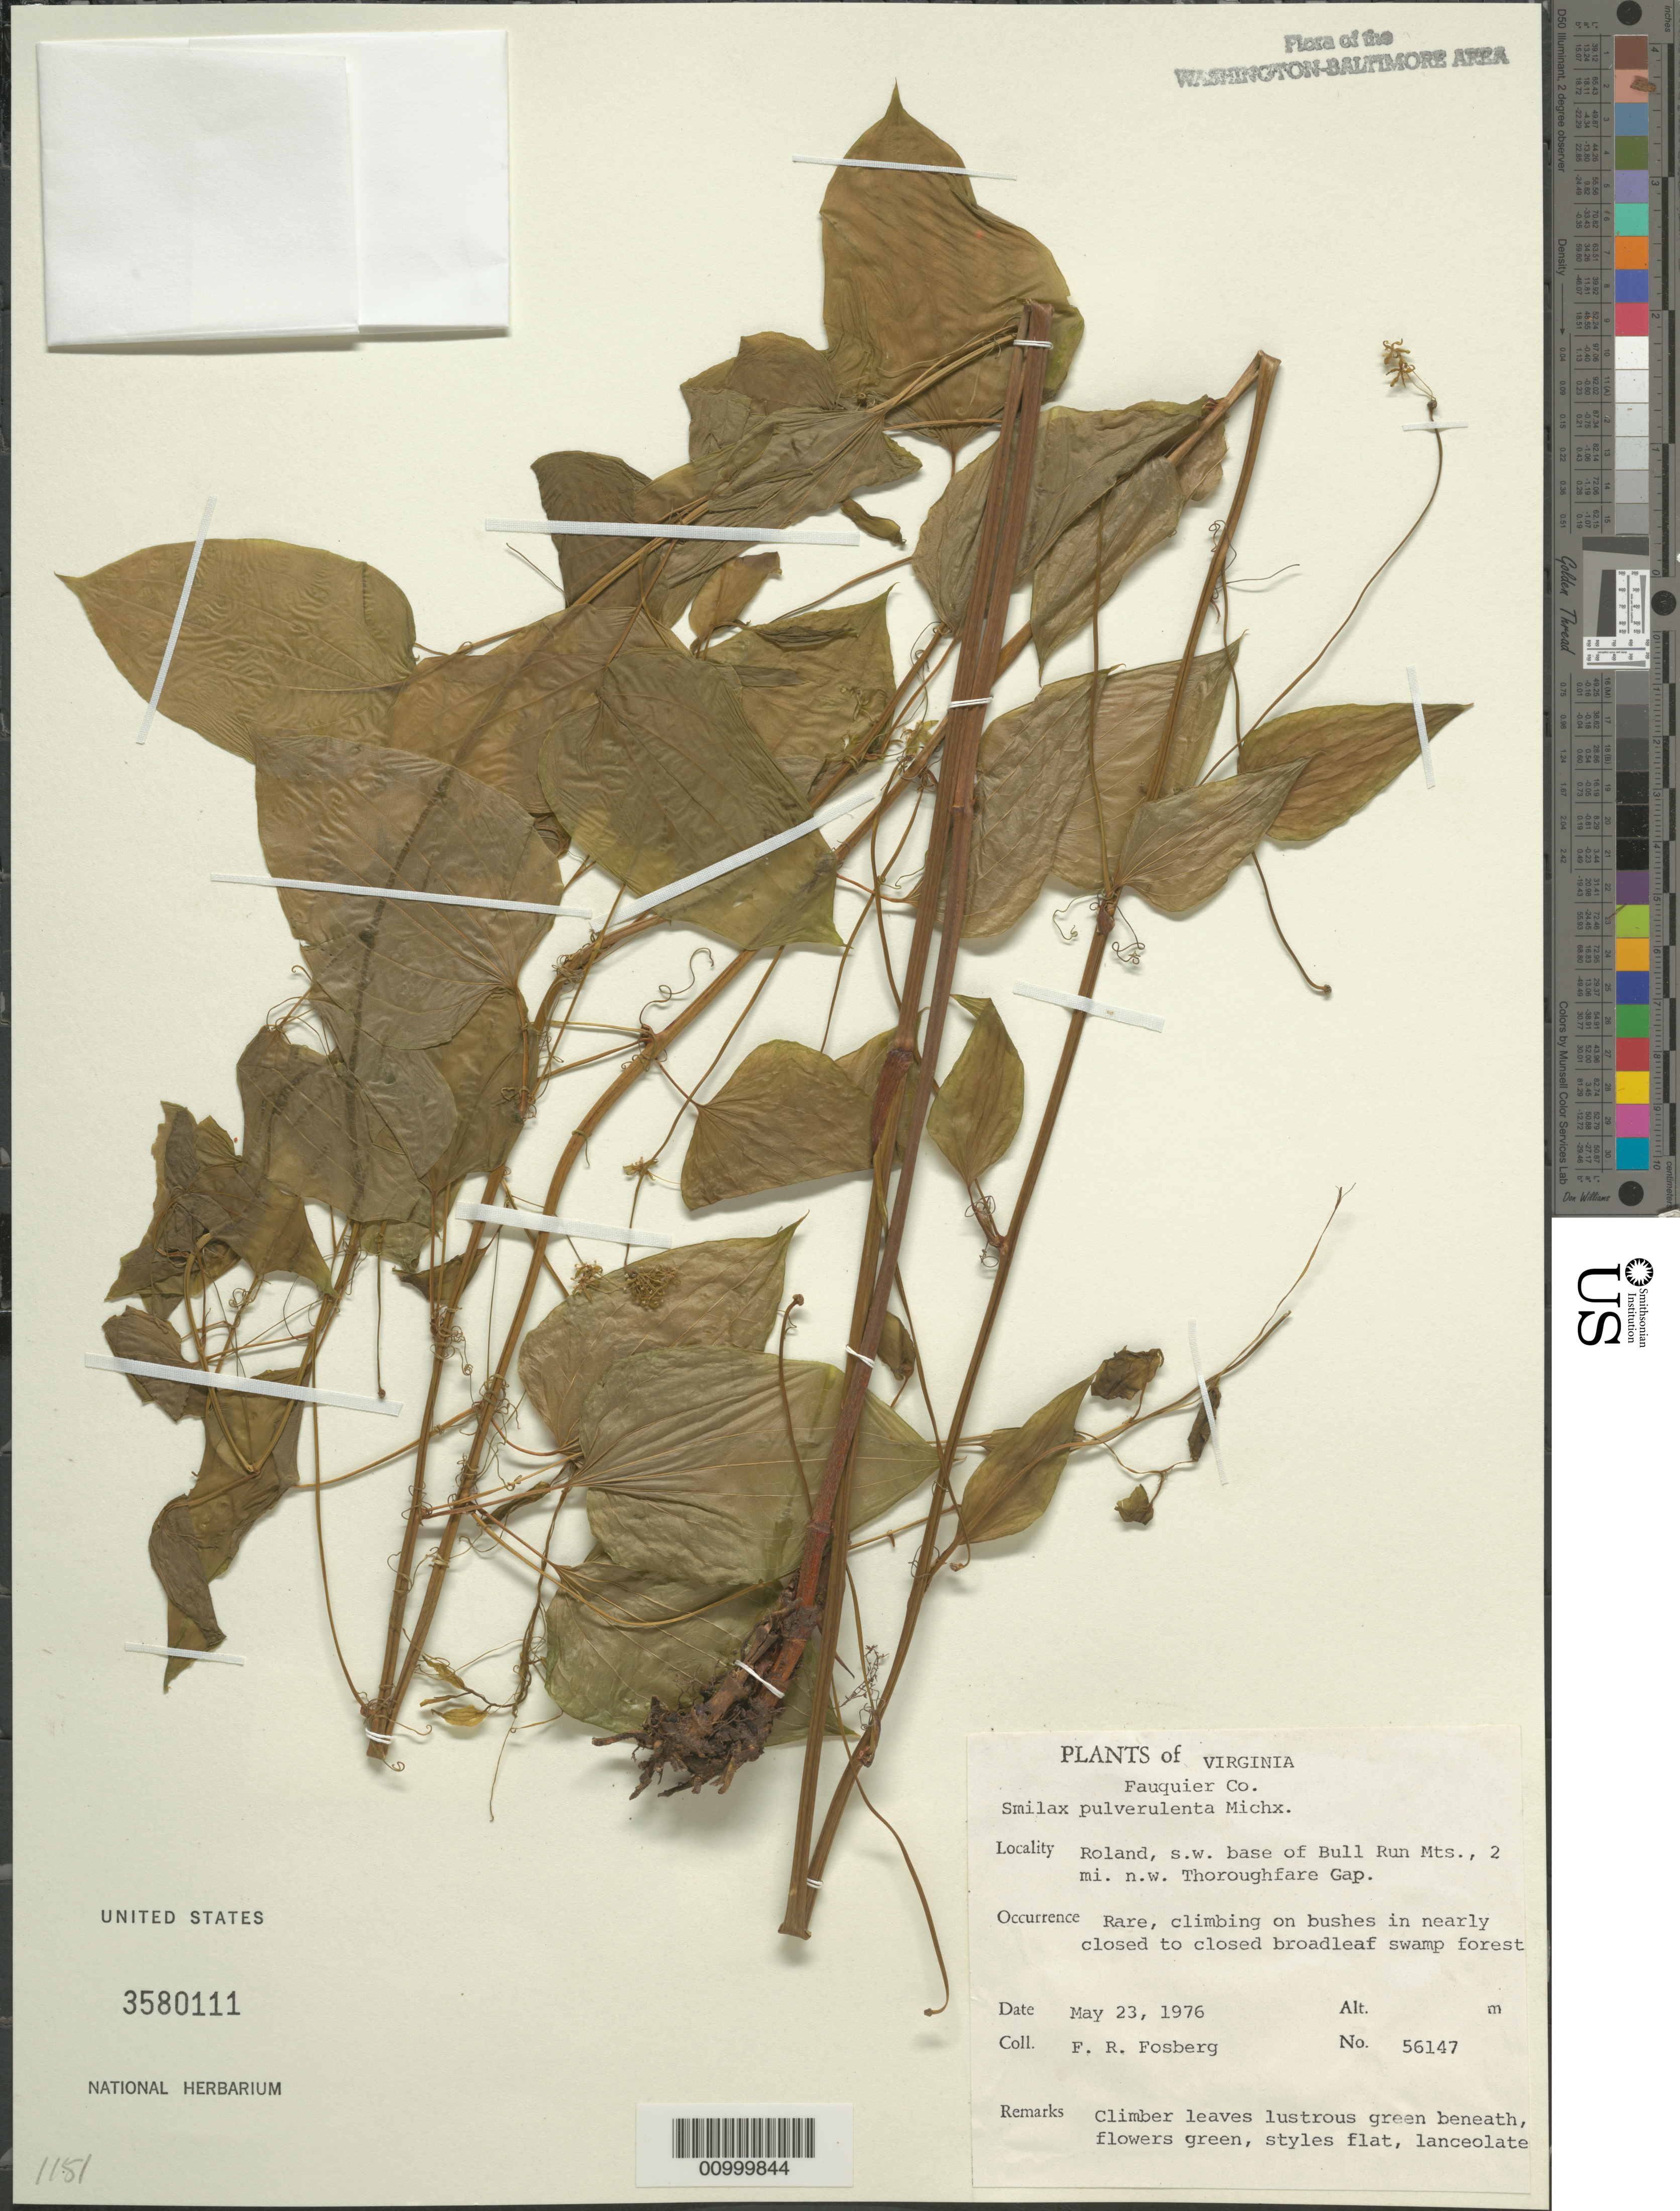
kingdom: Plantae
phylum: Tracheophyta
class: Liliopsida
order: Liliales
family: Smilacaceae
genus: Smilax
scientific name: Smilax pulverulenta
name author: Michx.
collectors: F. R. Fosberg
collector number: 56144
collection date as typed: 23 May 1976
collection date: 1976-05-23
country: United States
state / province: Virginia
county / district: Fauquier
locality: Roland, SW base of Bull Run Mts., 2 mi. NW of Thoroughfare Gap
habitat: closed broadleaf swamp forest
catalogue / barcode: US 3580111